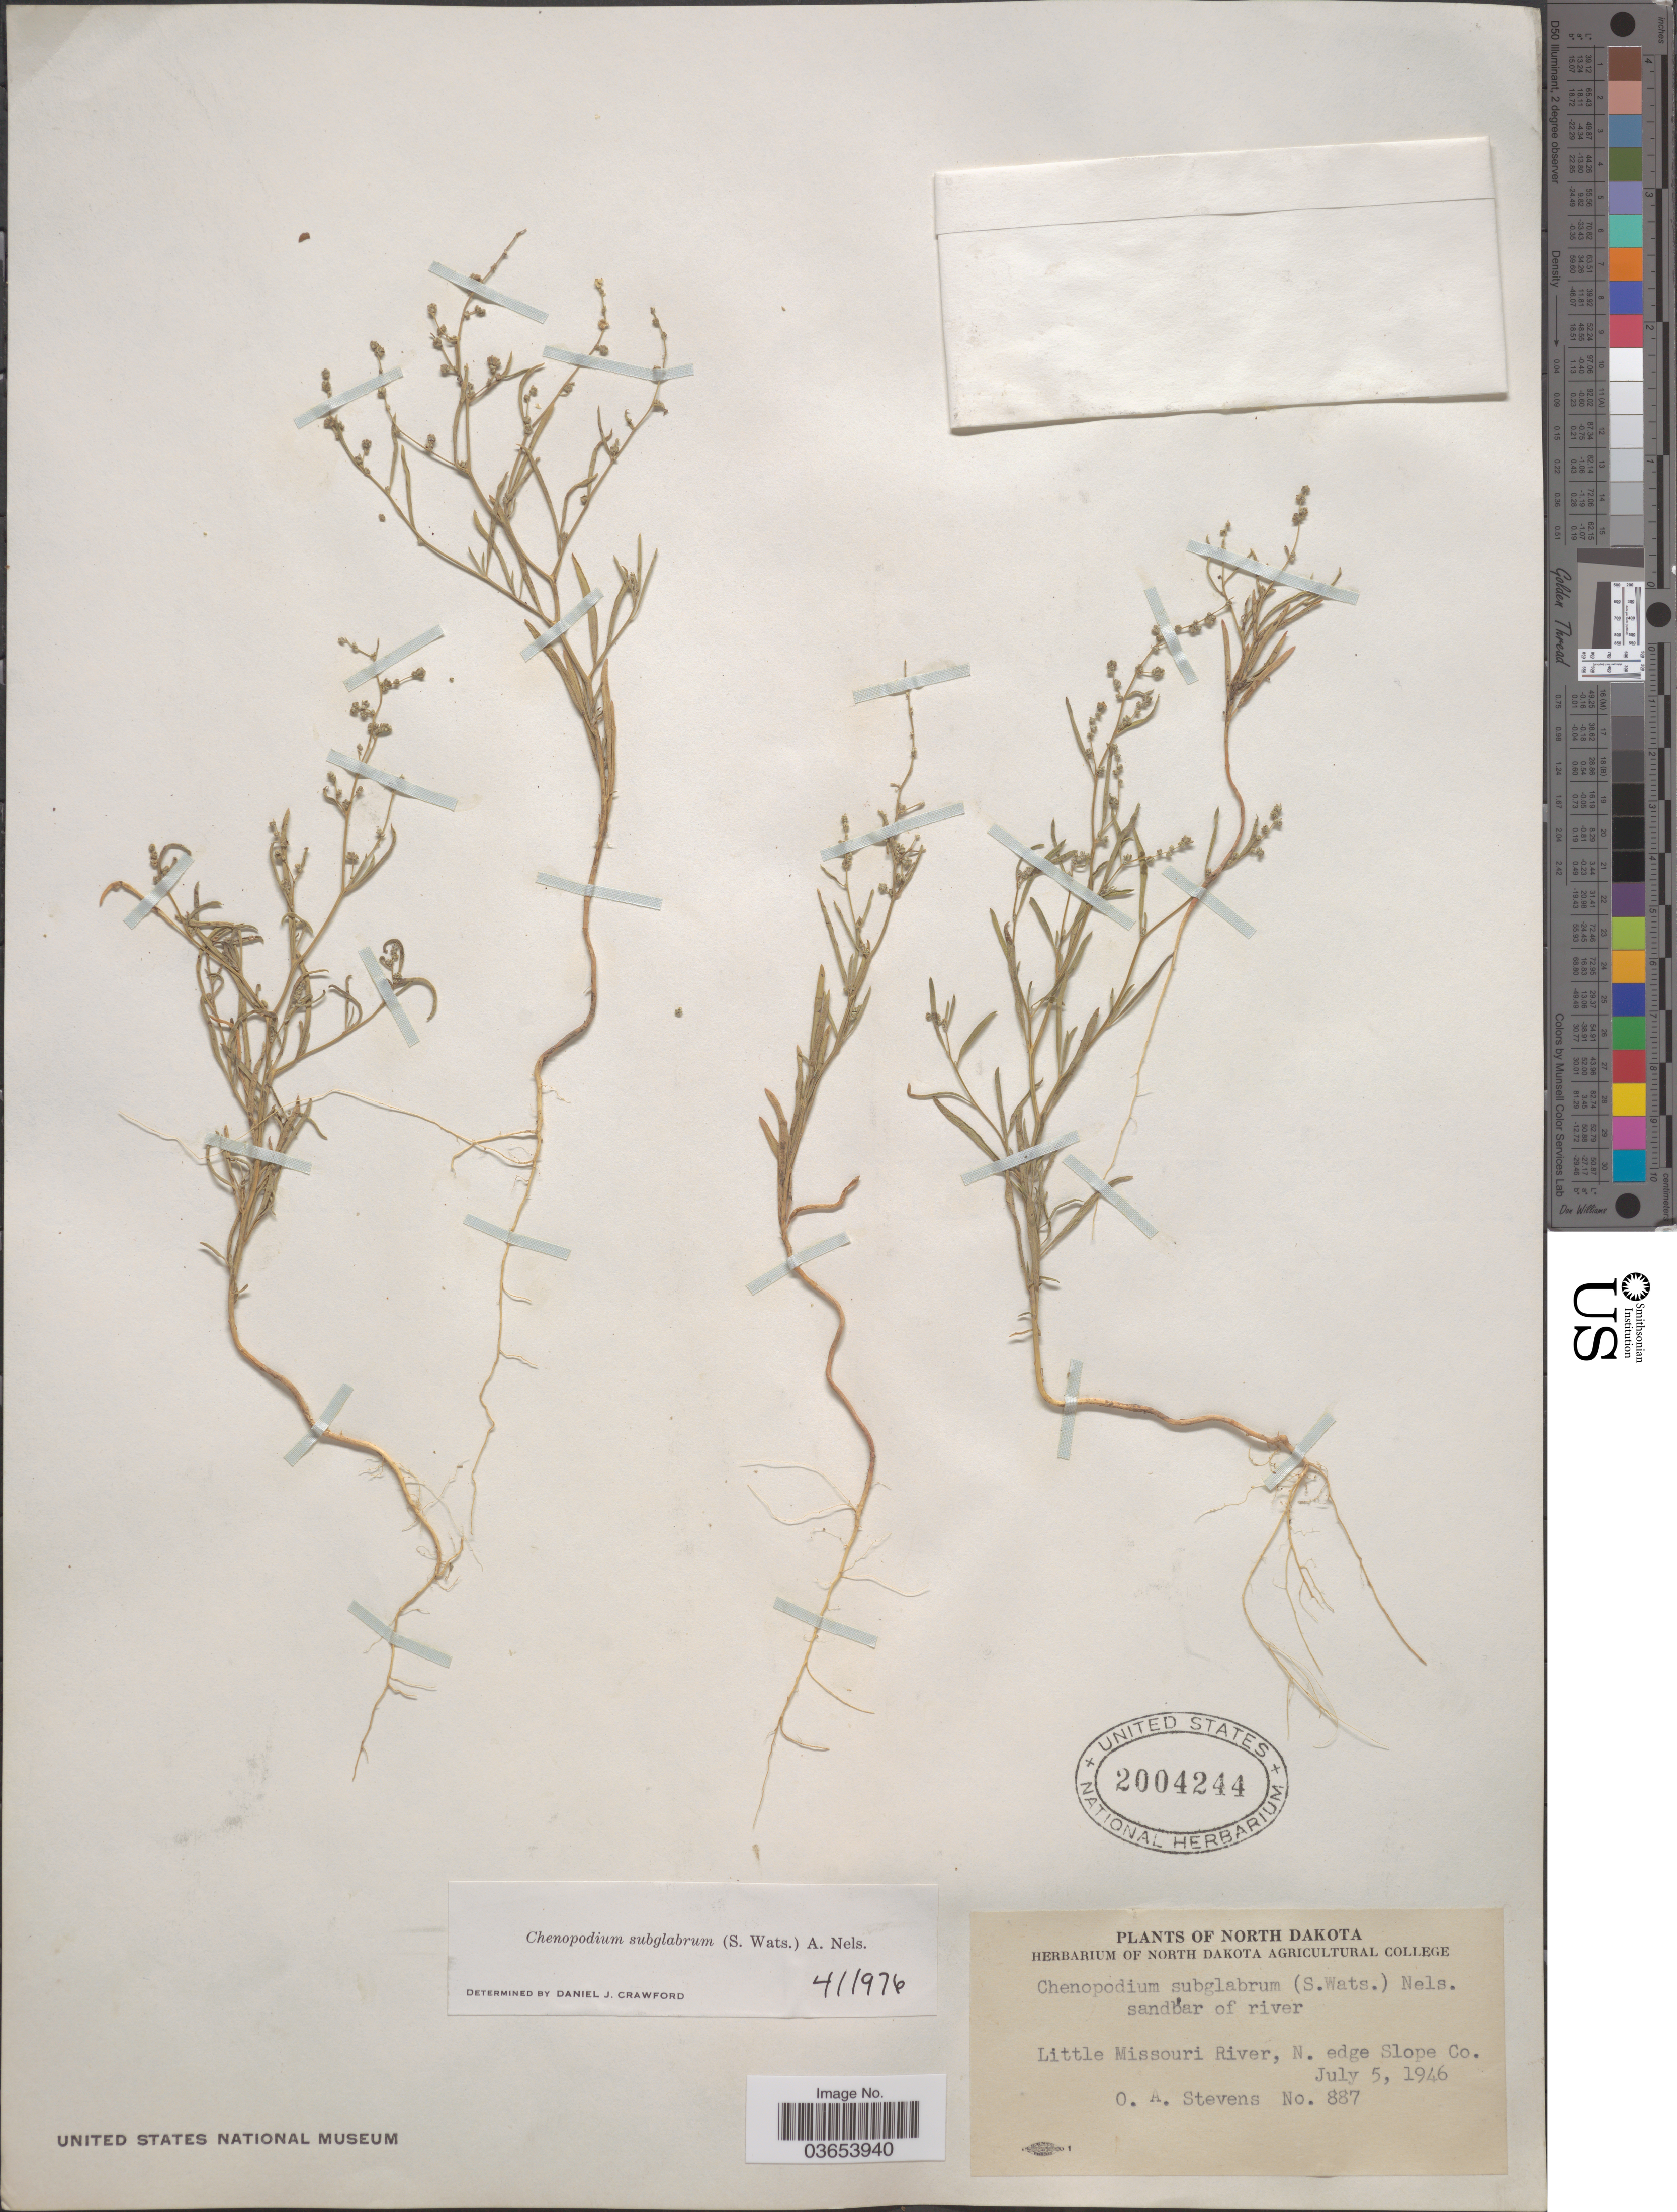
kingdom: Plantae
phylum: Tracheophyta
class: Magnoliopsida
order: Caryophyllales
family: Amaranthaceae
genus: Chenopodium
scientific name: Chenopodium subglabrum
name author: (S. Watson) A. Nelson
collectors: O. A. Stevens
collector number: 887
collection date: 1946-07-05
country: United States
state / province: North Dakota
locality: Little Missouri River, N. edge Slope Co.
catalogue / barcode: US 2004244